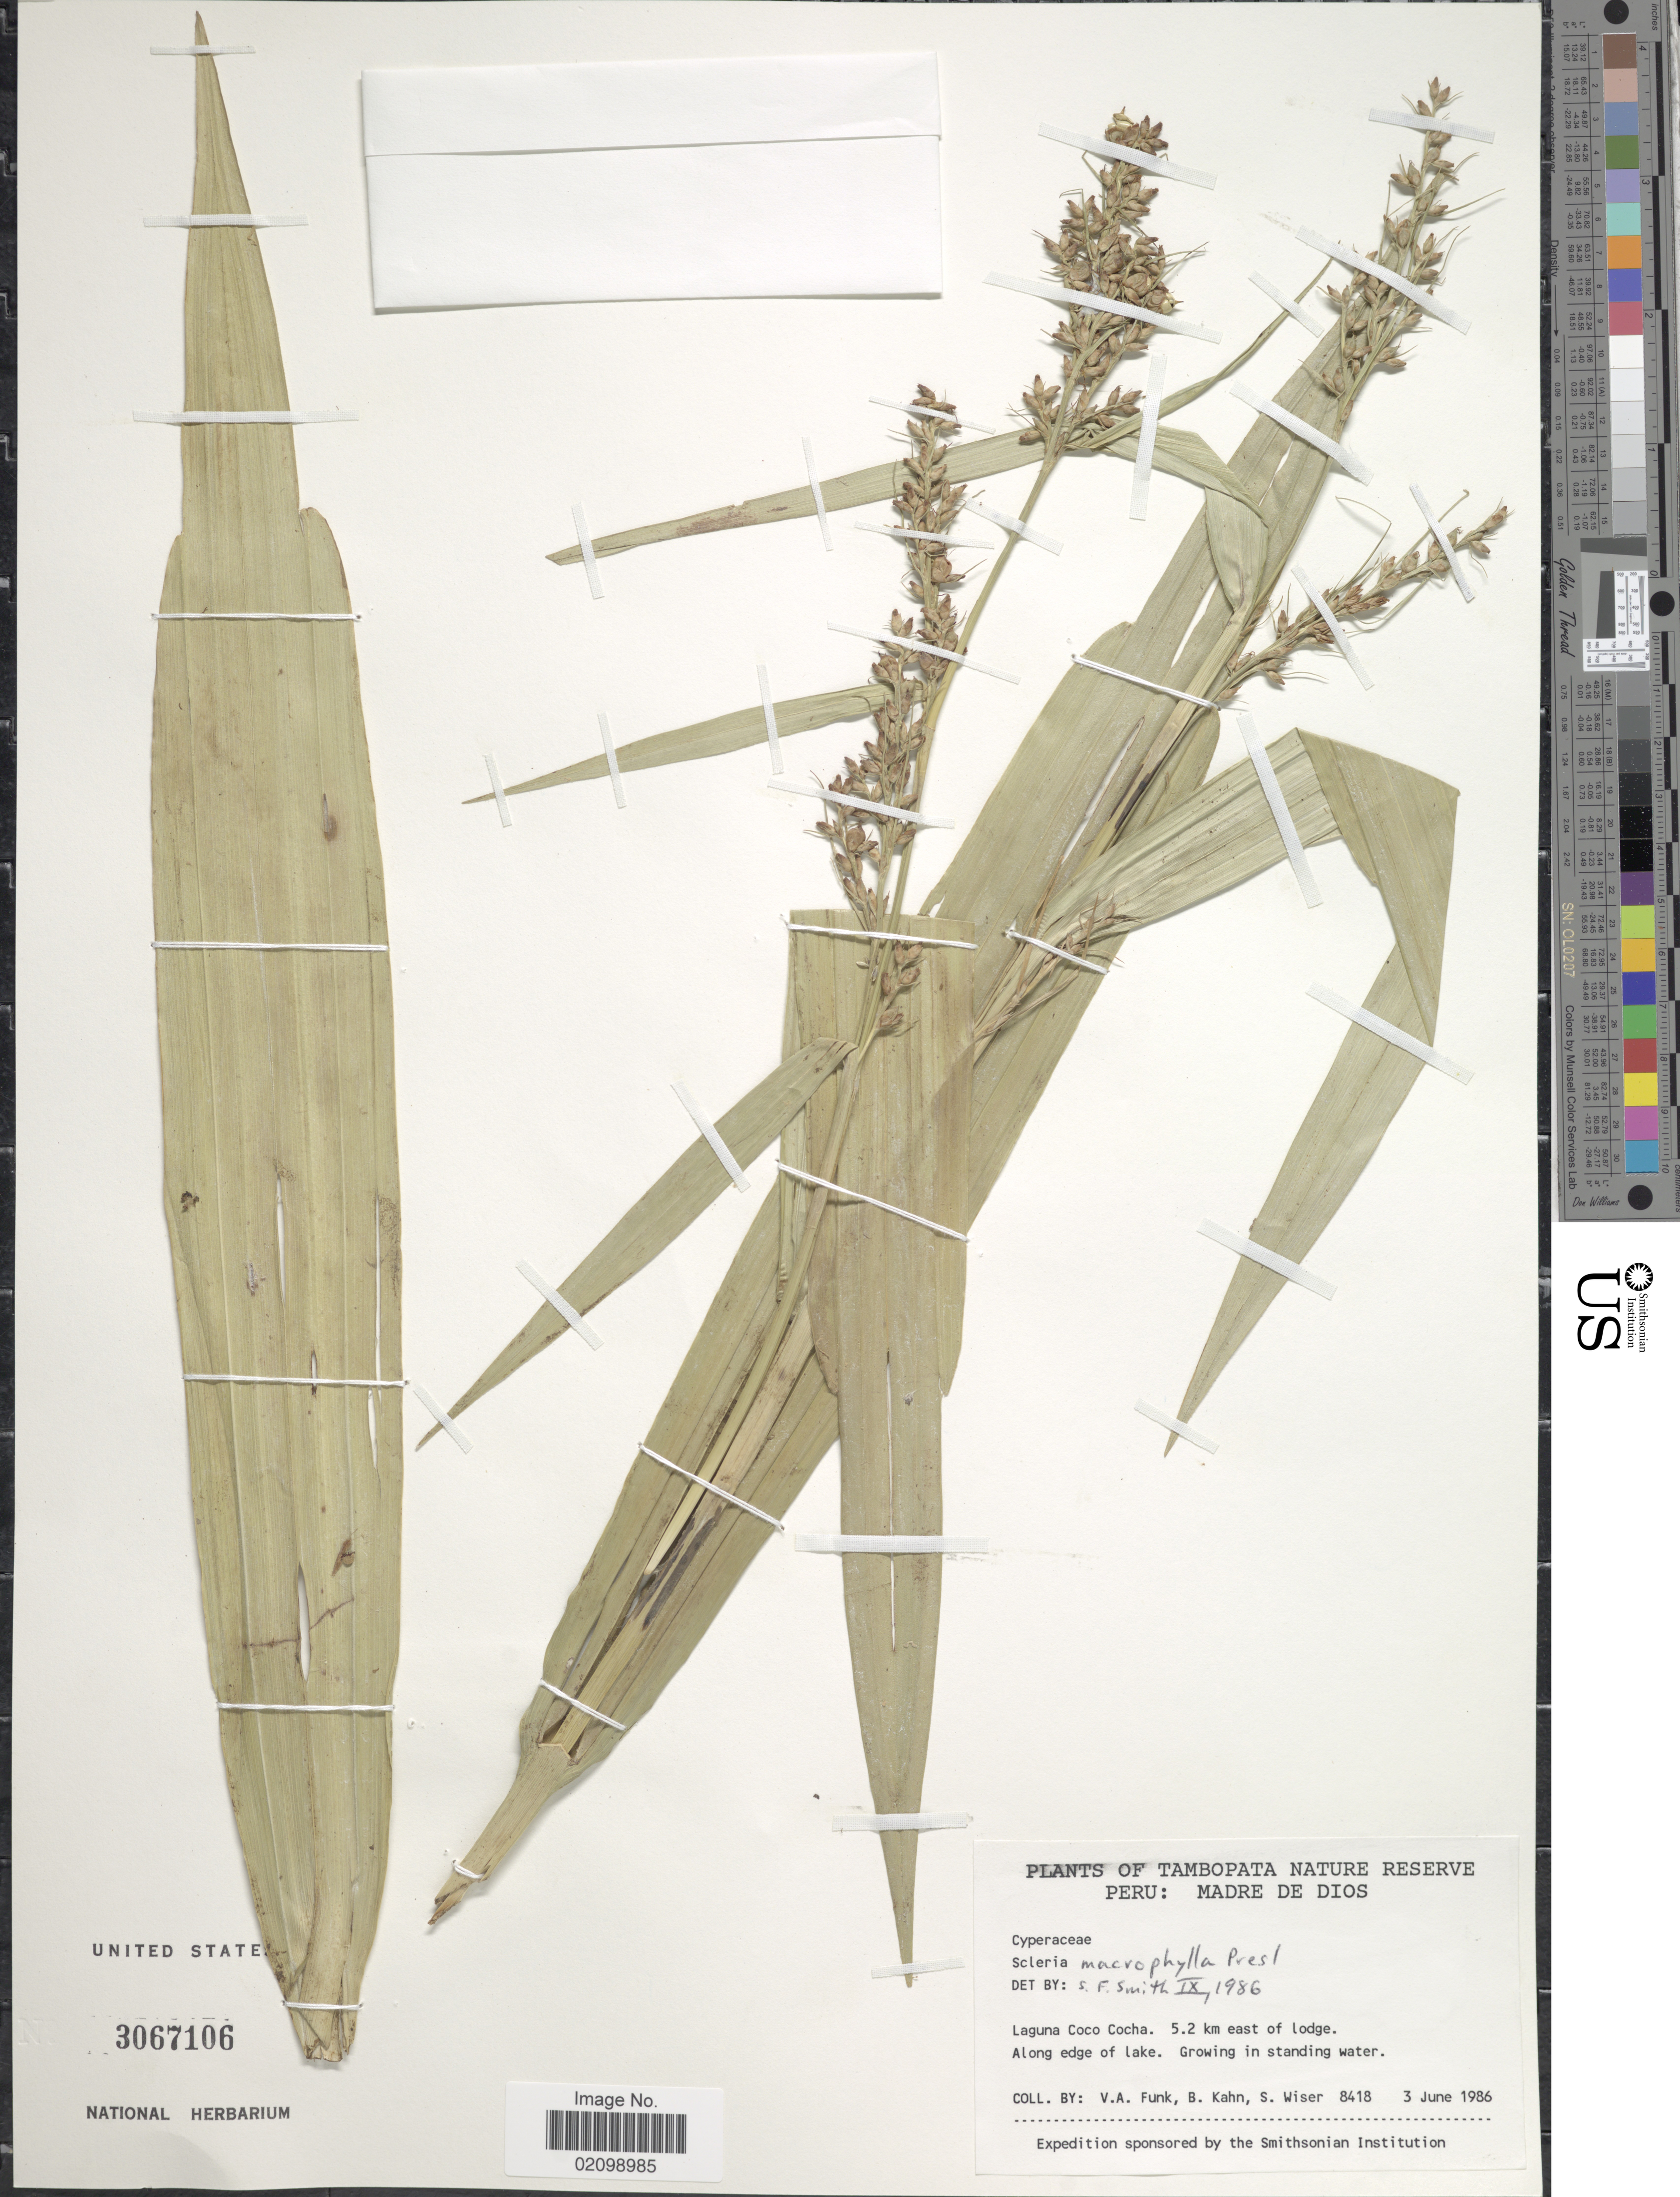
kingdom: Plantae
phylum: Tracheophyta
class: Liliopsida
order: Poales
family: Cyperaceae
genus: Scleria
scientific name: Scleria macrophylla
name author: J. Presl & C. Presl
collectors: V. Funk, B. Kahn & S. Wiser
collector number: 8418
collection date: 1986-06-03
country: Peru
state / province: Madre de Dios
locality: Peru: Madre de Dios. Laguna Coco Cocha. 5.2 km east of lodge, Alonh edge of lake.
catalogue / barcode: US 3067106